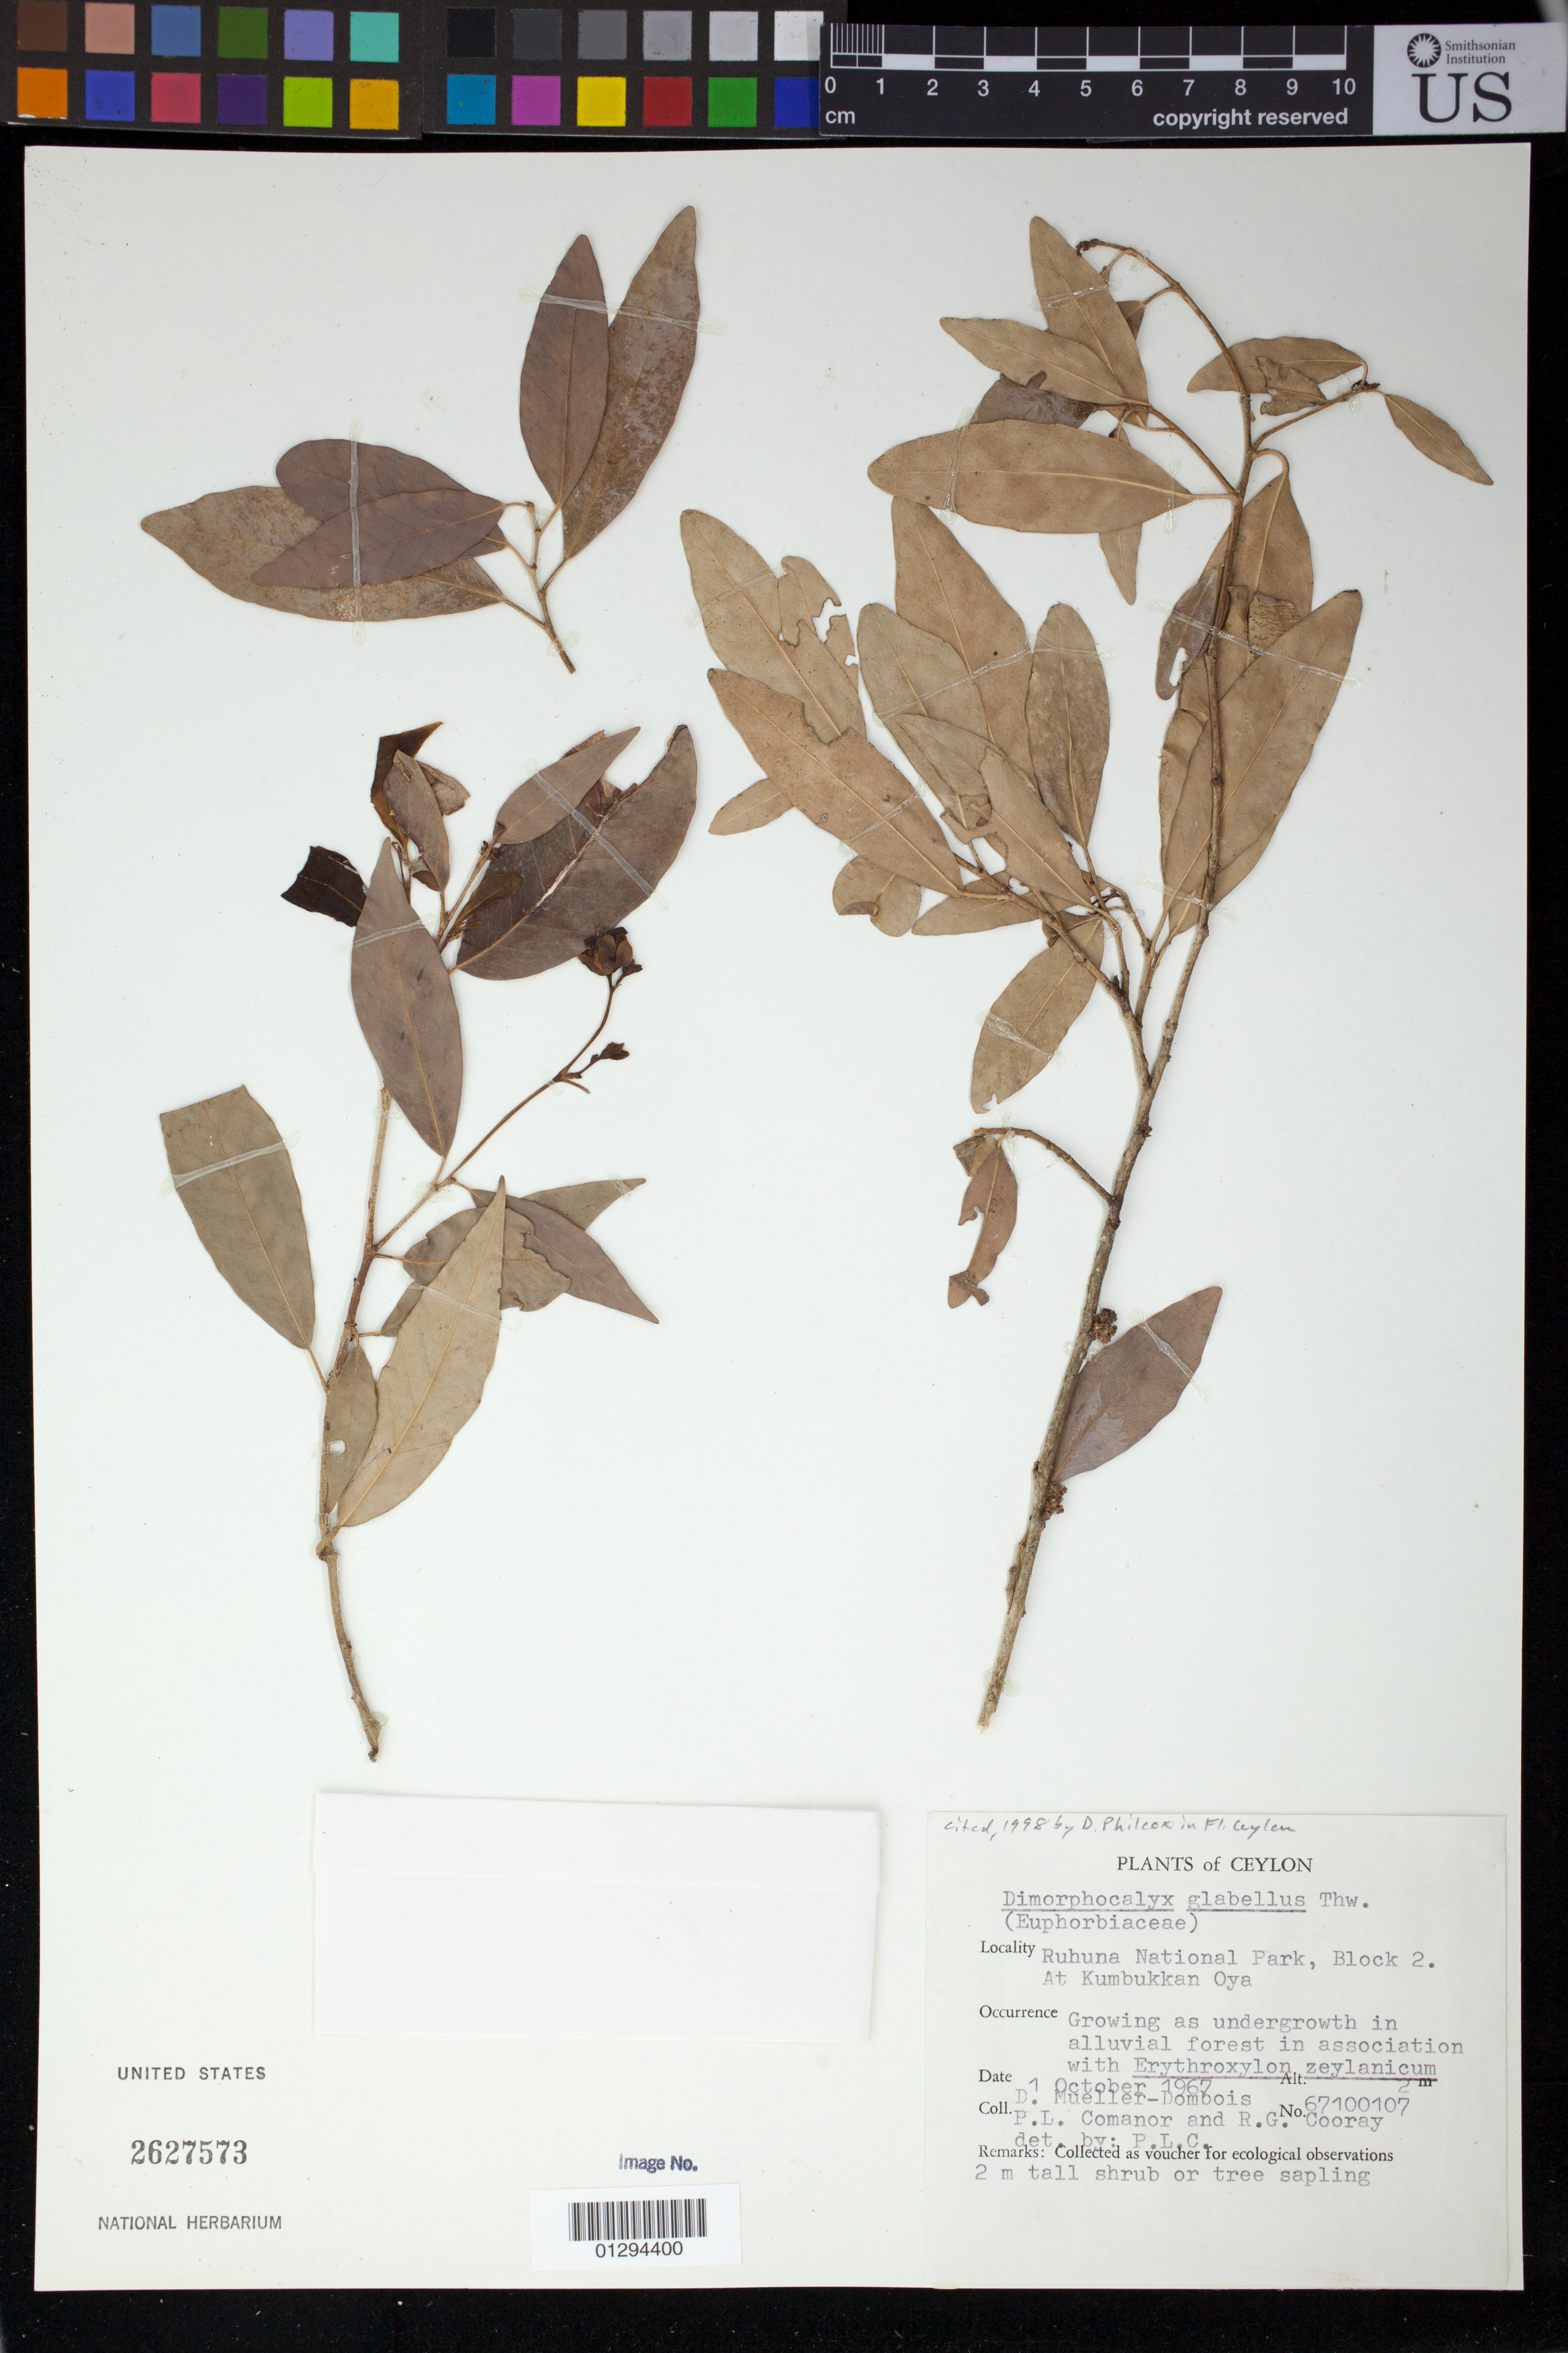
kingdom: Plantae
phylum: Tracheophyta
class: Magnoliopsida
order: Malpighiales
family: Euphorbiaceae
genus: Dimorphocalyx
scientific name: Dimorphocalyx glabellus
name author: Thwaites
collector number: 67100107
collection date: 1967-10-01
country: Sri Lanka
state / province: Southern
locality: Ruhuna National Park, Block 2. At Kumbukkan Oya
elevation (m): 2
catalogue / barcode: US 2627573